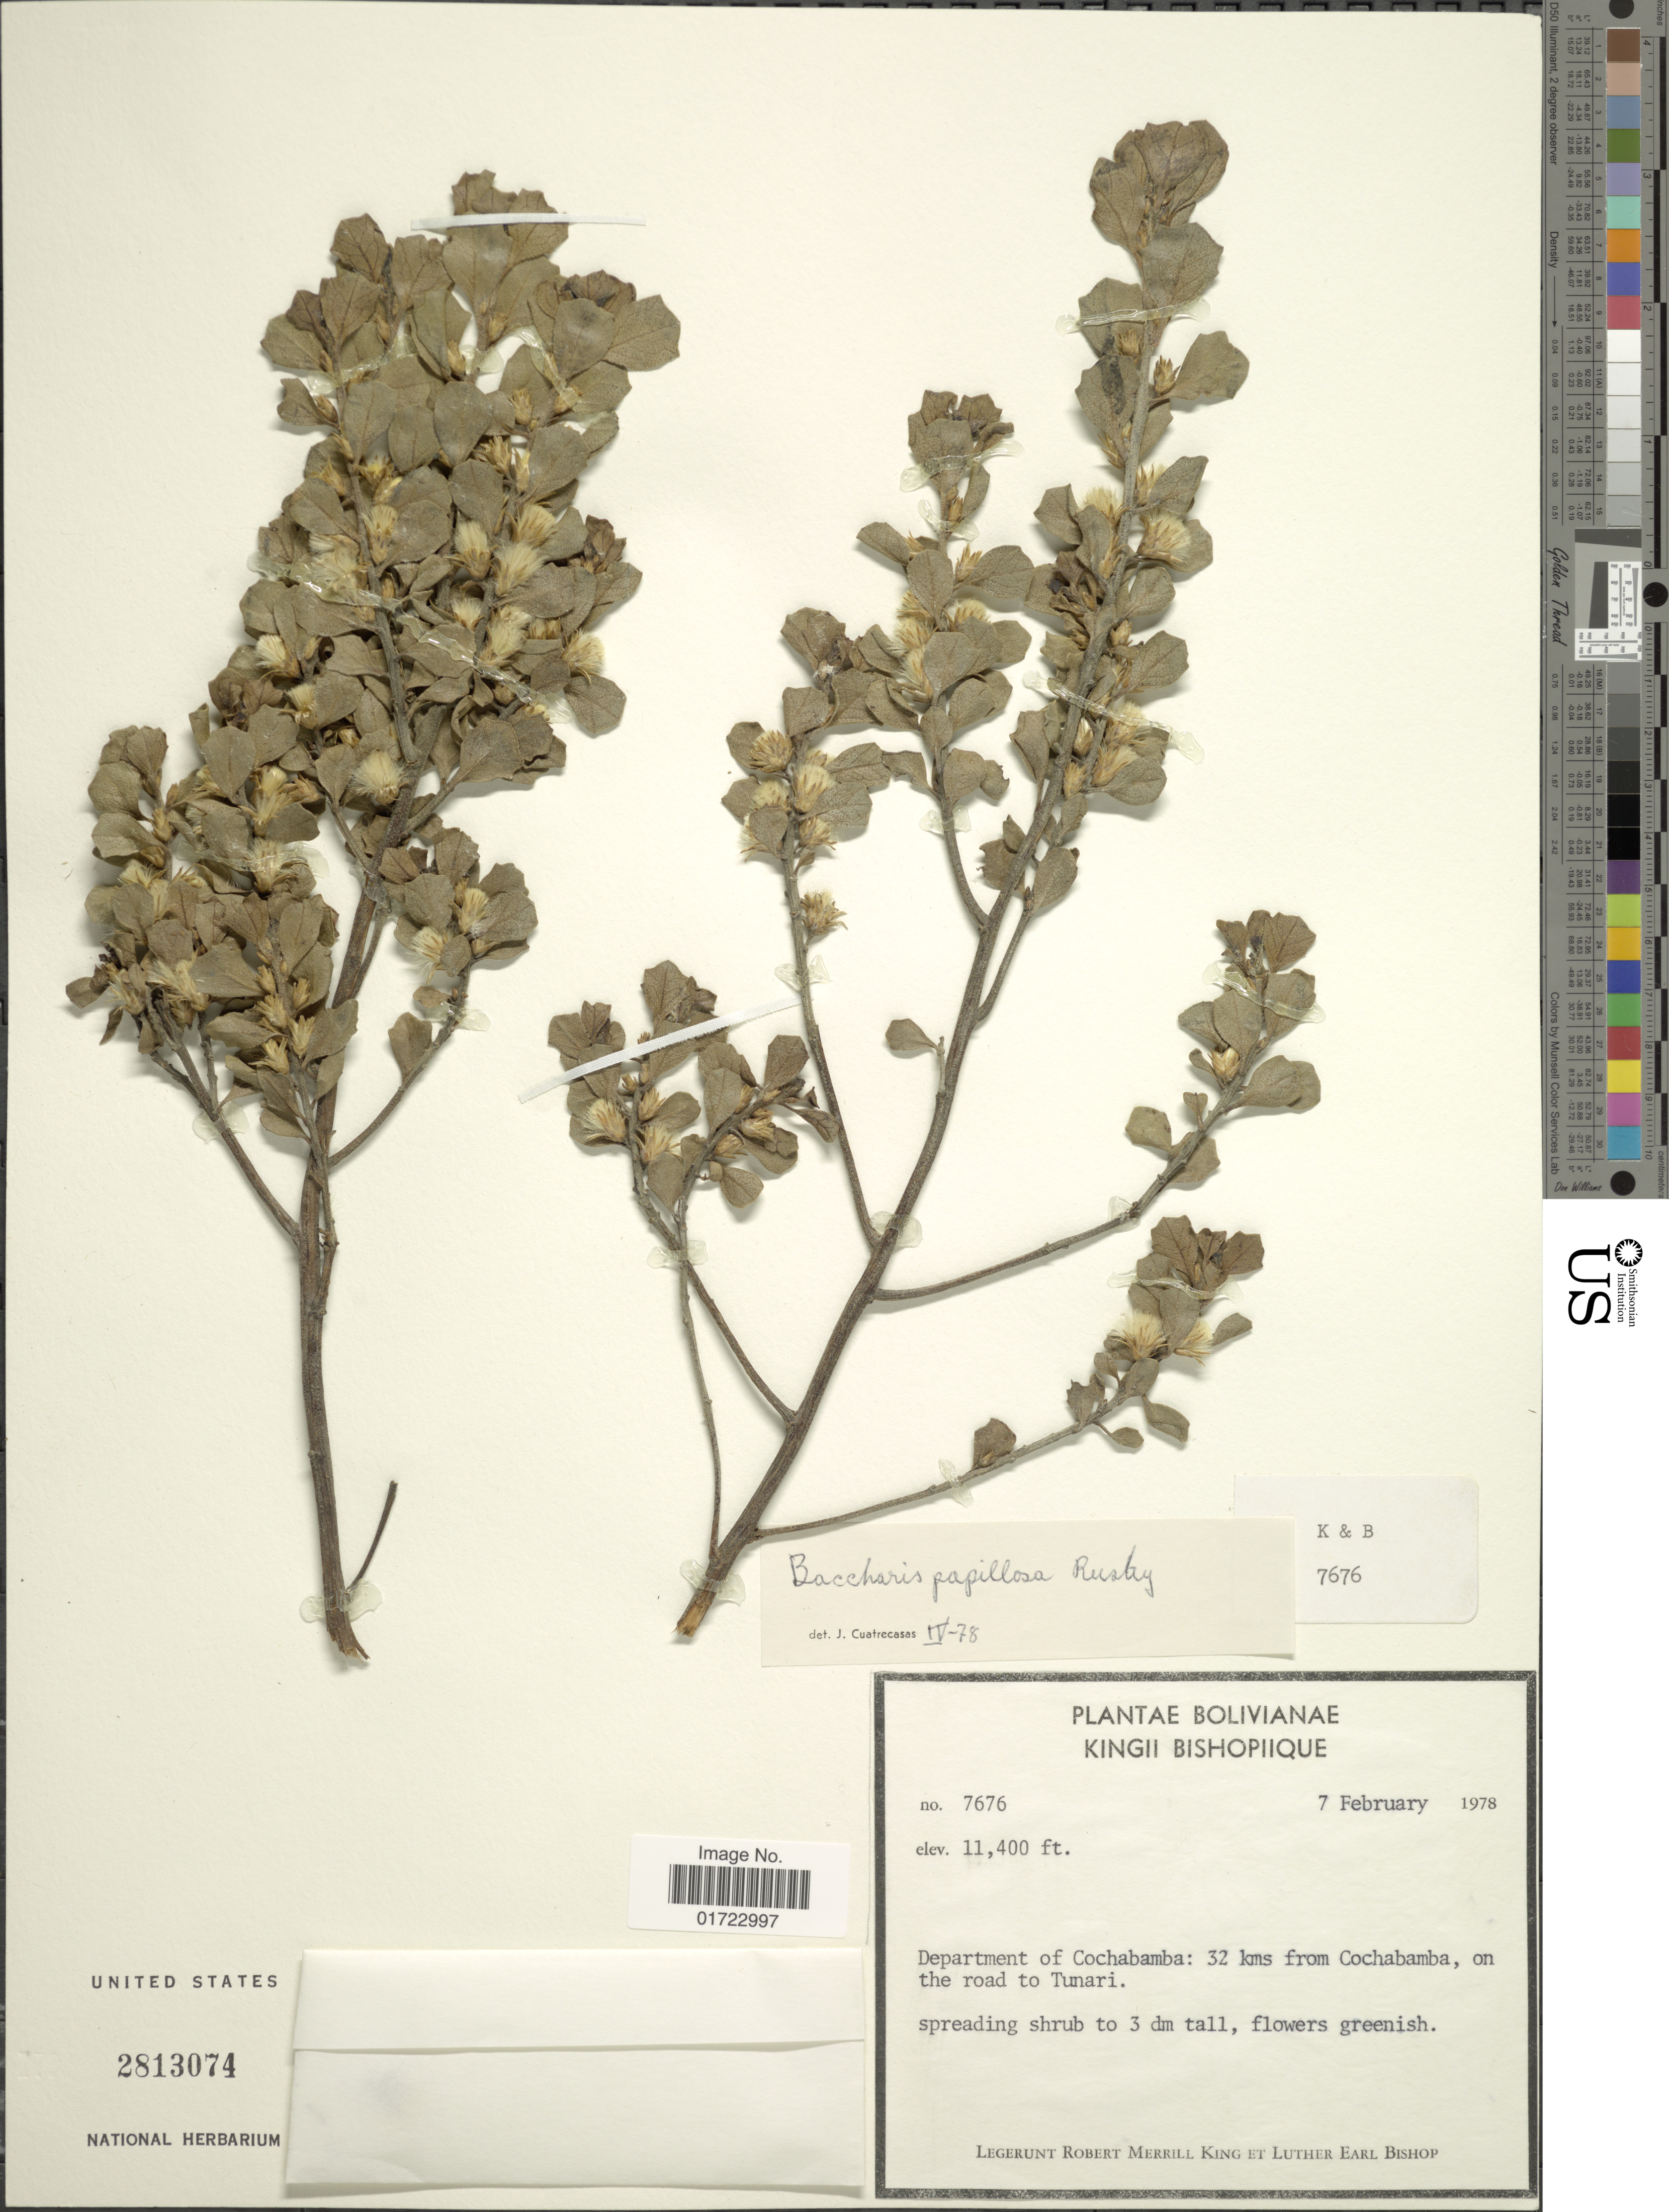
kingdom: Plantae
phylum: Tracheophyta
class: Magnoliopsida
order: Asterales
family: Asteraceae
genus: Baccharis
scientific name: Baccharis papillosa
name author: Rusby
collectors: R. M. King & L. E. Bishop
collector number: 7676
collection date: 1978-02-07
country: Bolivia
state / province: Cochabamba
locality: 32 kms from Cochabamba, on the road to Tunari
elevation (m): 3475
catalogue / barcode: US 2813074